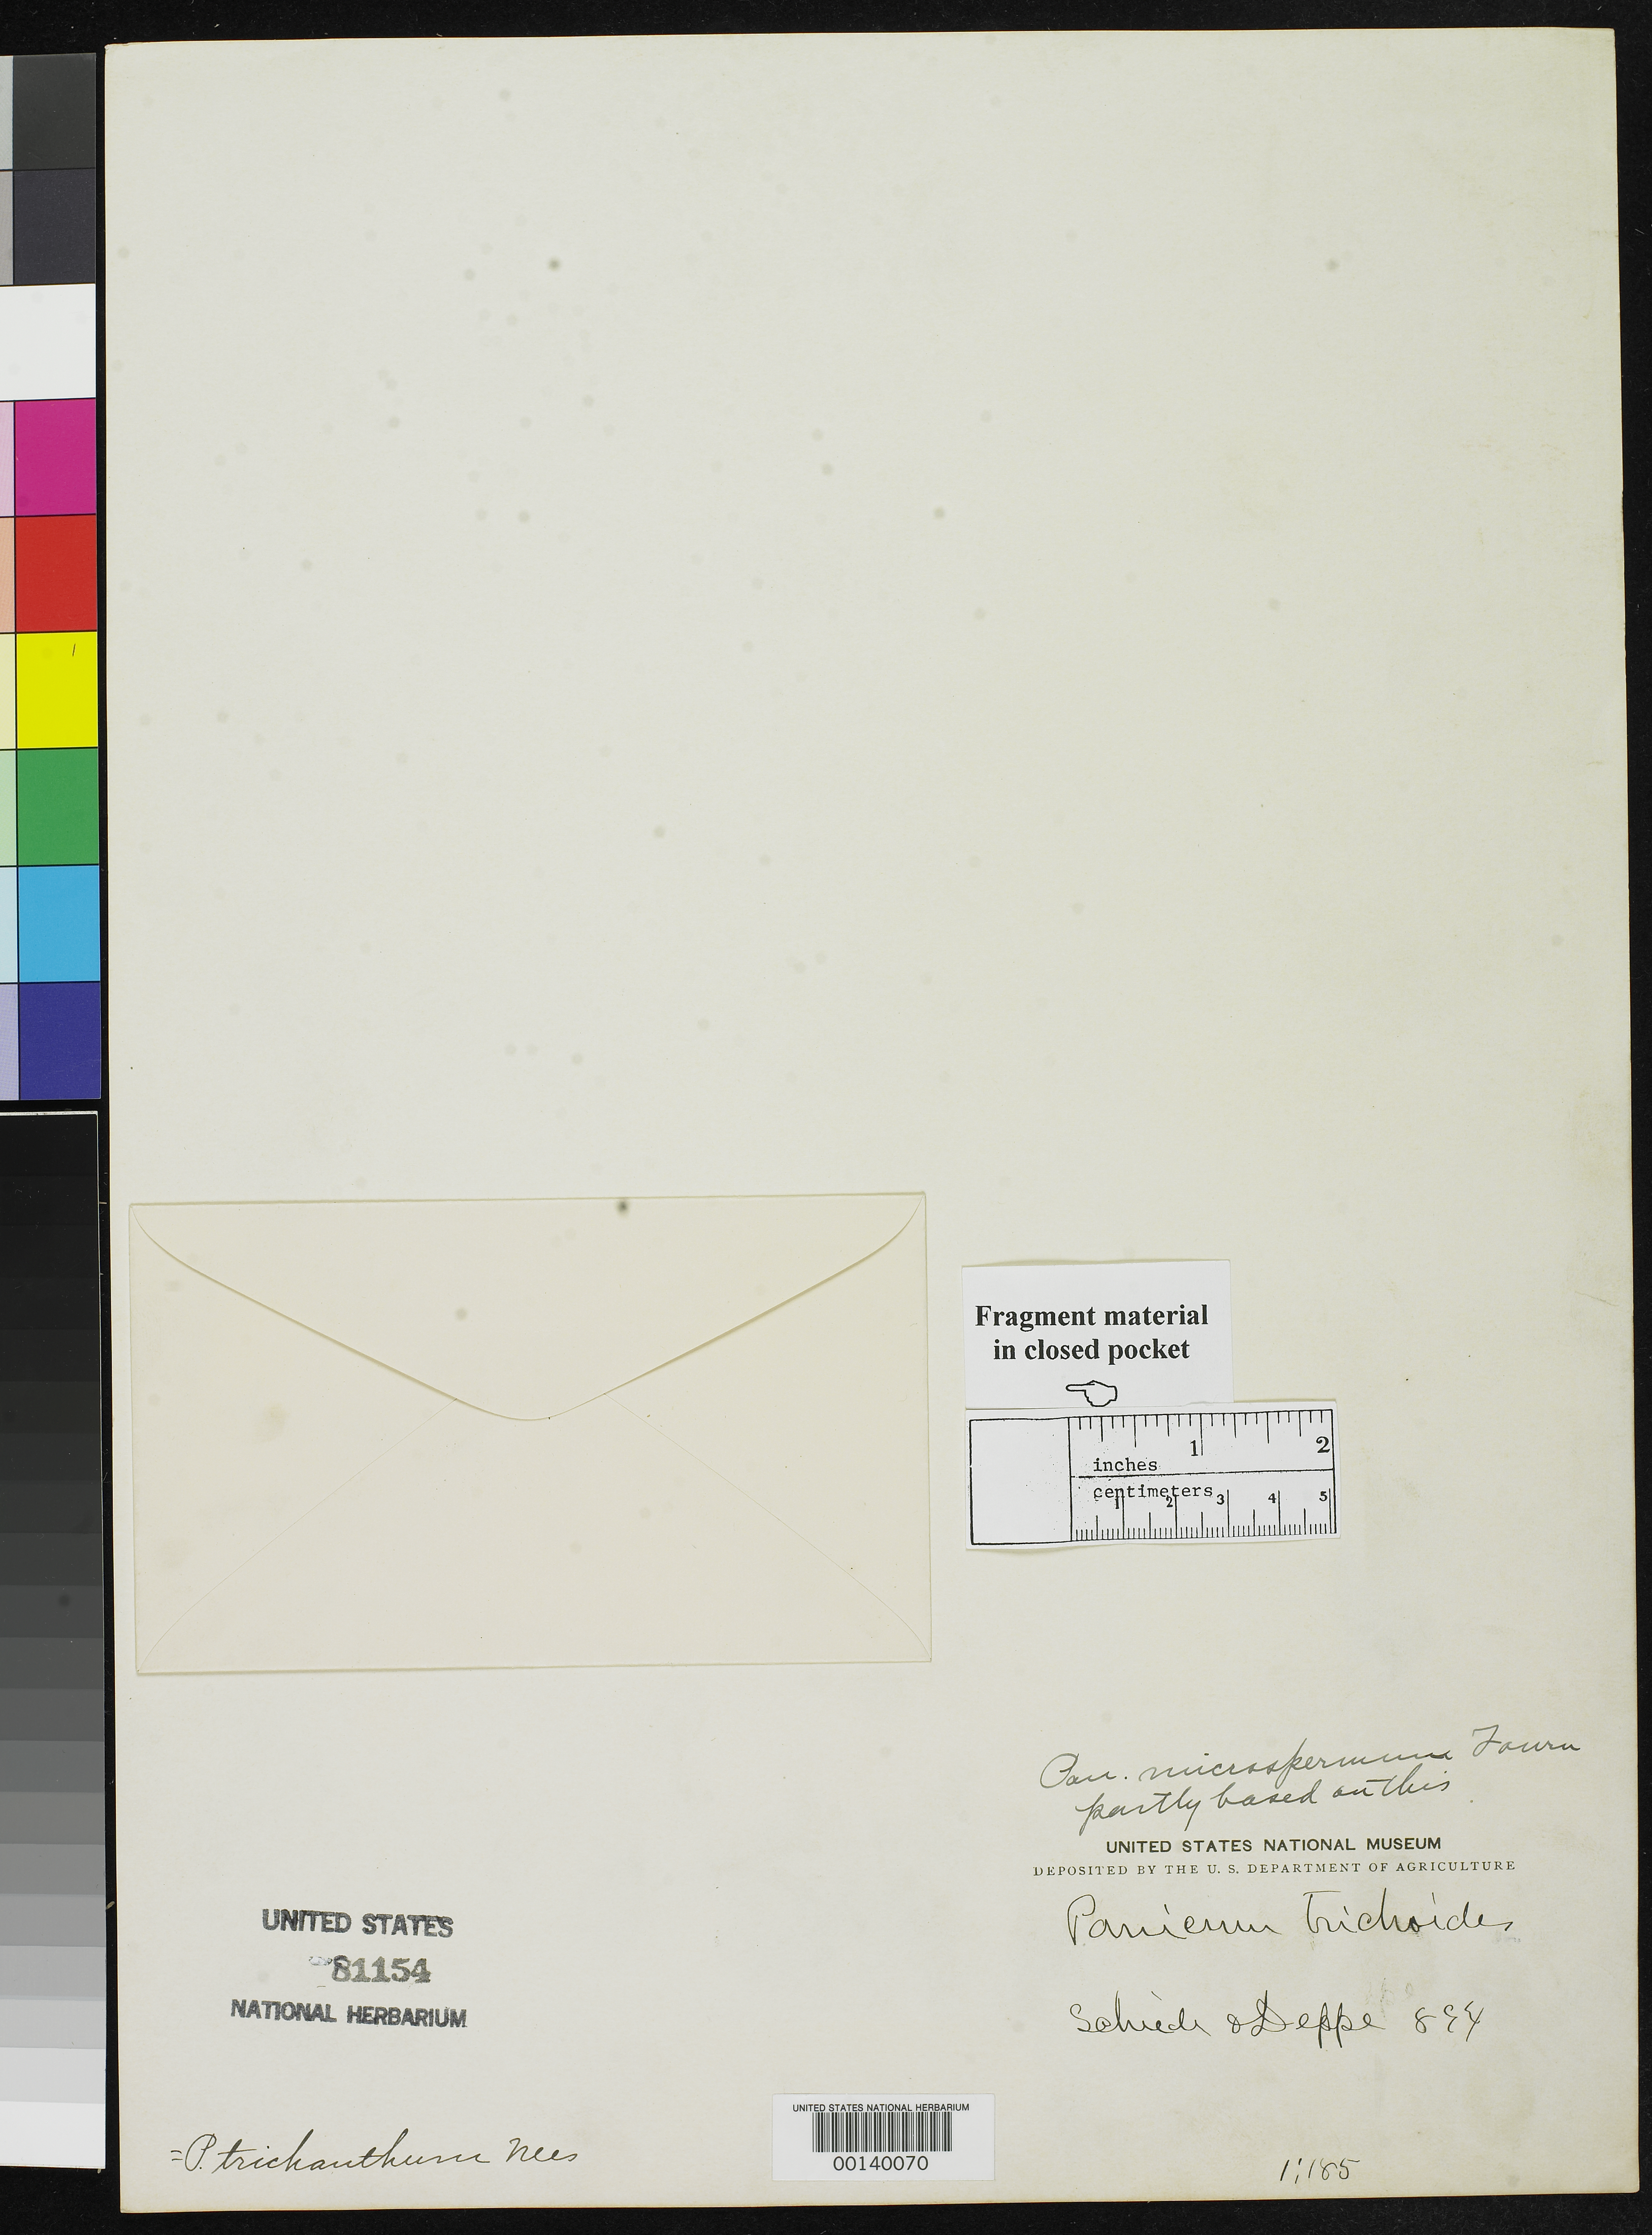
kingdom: Plantae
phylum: Tracheophyta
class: Liliopsida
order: Poales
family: Poaceae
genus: Panicum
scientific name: Panicum trichoides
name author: Sw.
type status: Type Fragment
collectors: C. J. W. Schiede & F. Deppe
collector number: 894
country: Haiti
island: Hispaniola Island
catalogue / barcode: US 81154